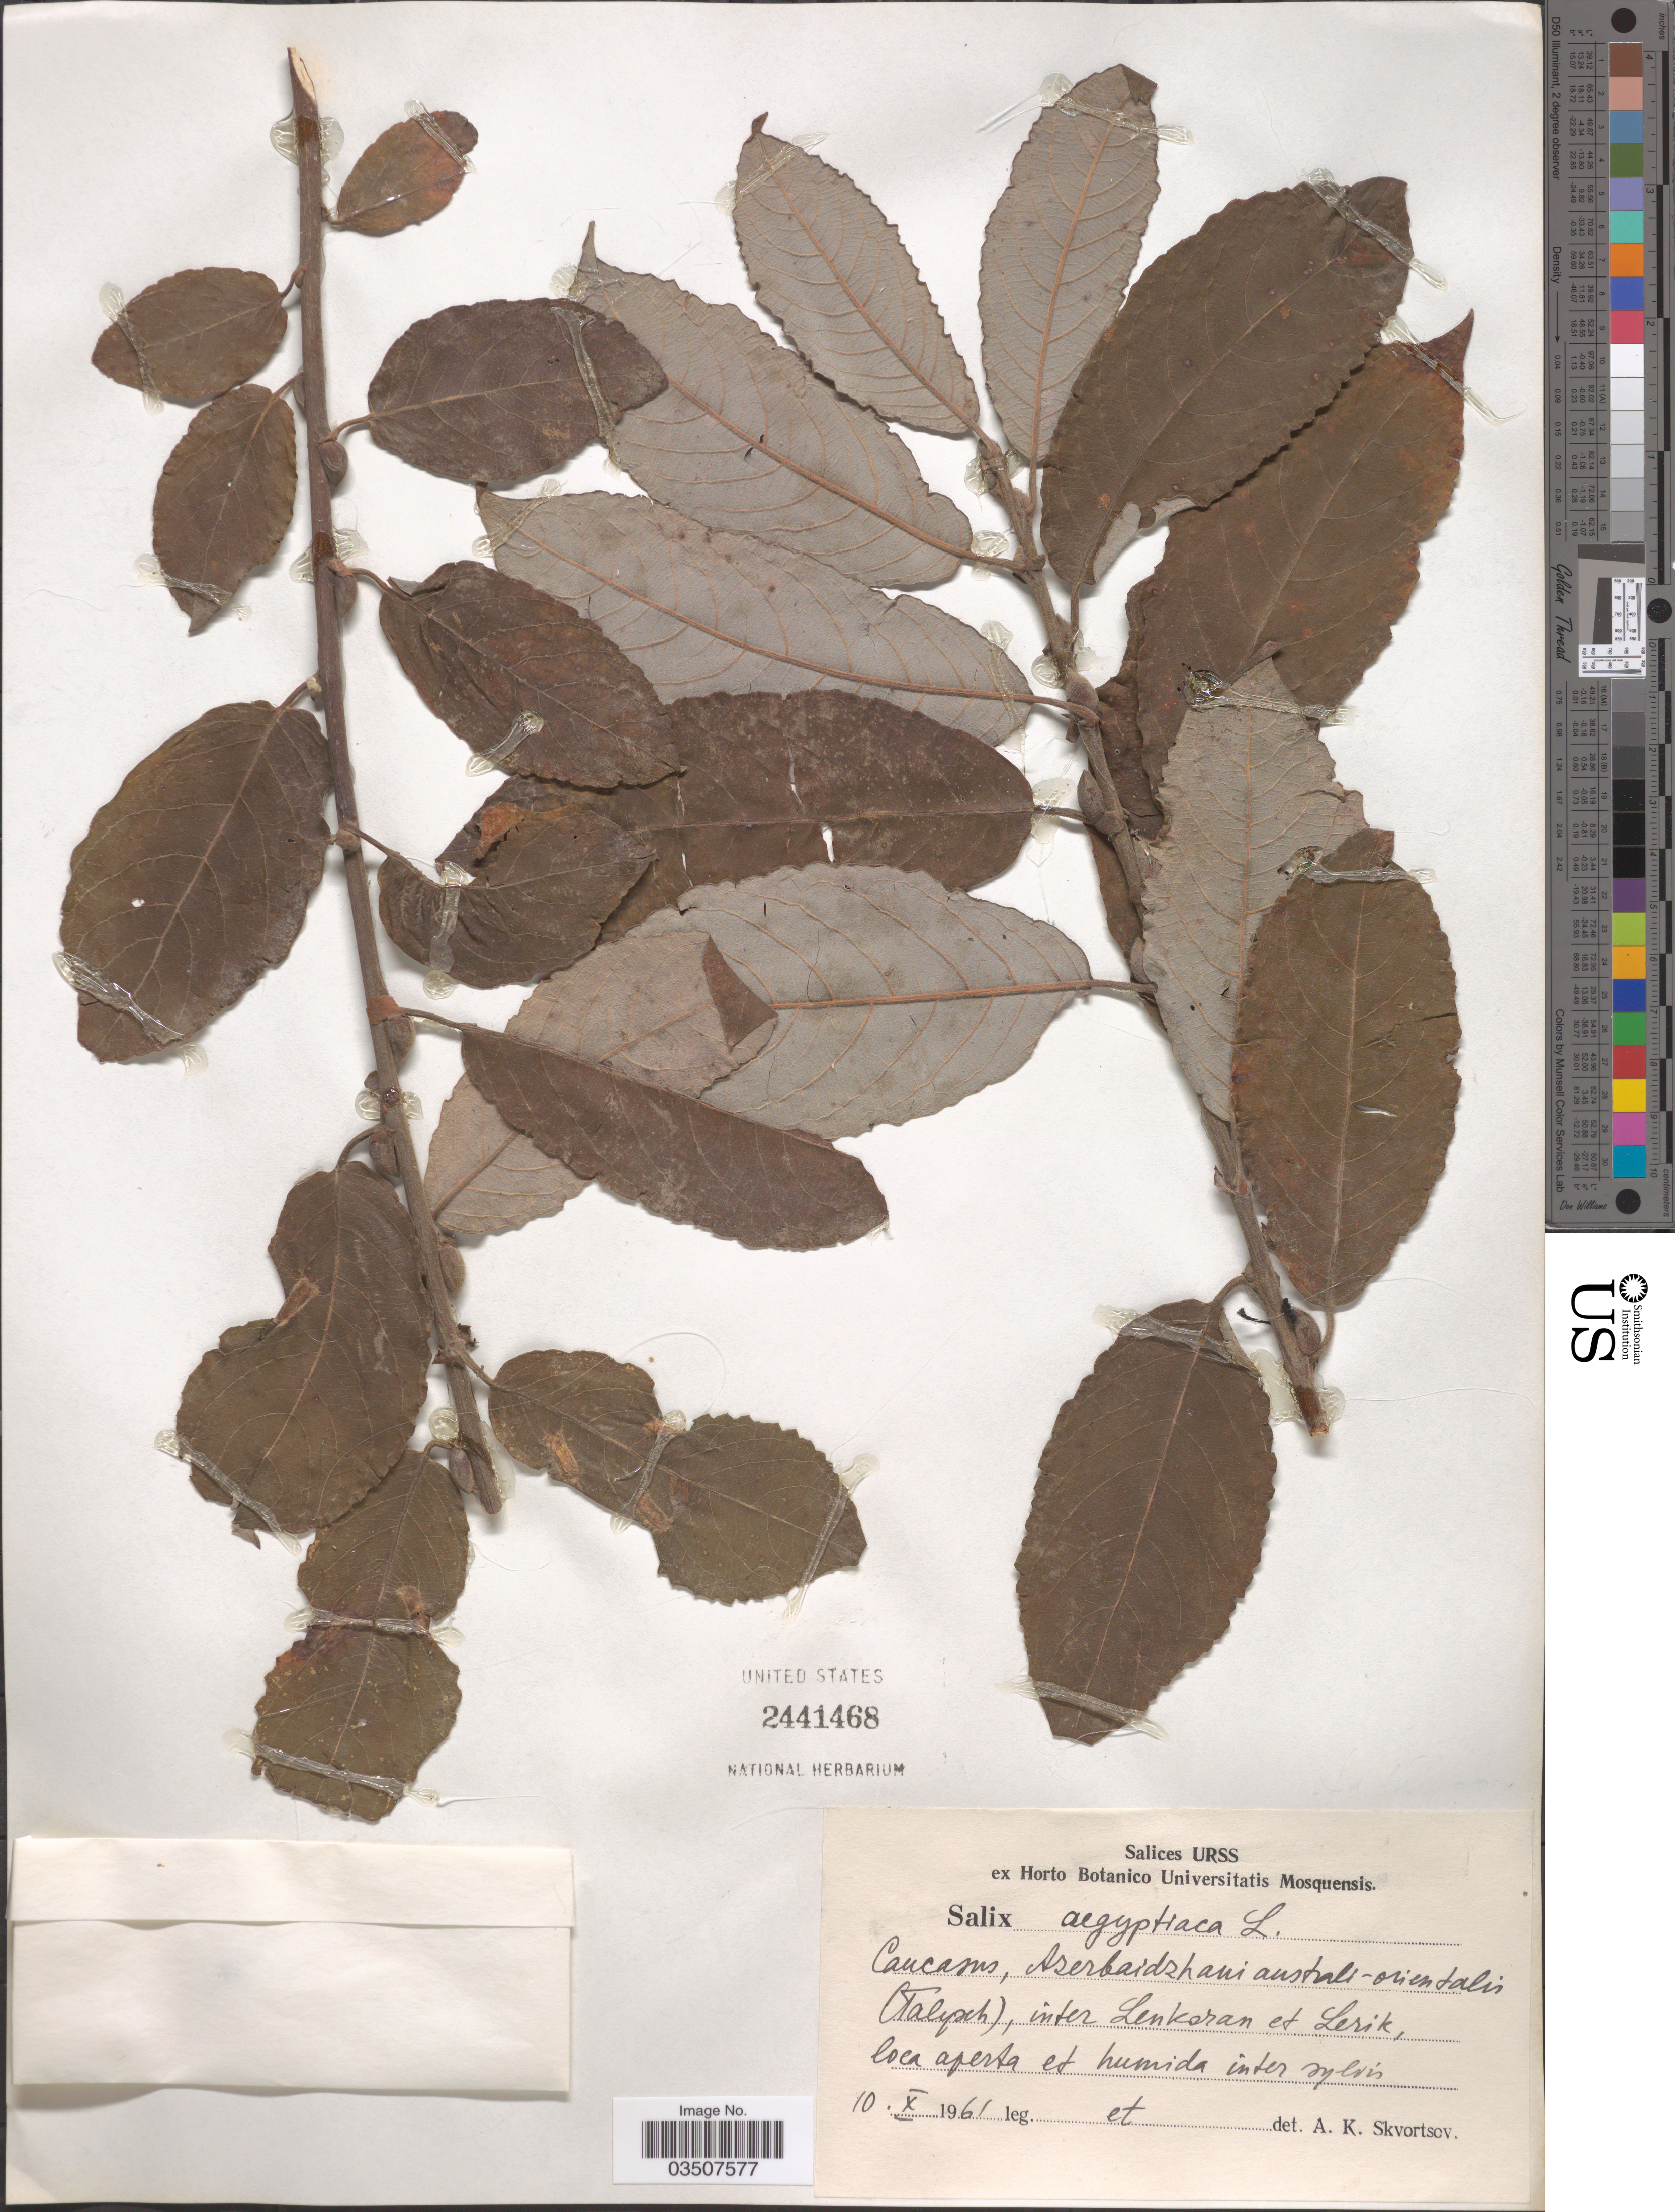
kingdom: Plantae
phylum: Tracheophyta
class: Magnoliopsida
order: Malpighiales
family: Salicaceae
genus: Salix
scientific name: Salix aegyptiaca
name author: L.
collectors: A. K. Skvortsov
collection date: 1961-10-10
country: Azerbaijan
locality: Caucasus, Azerbaidzhani australi-orientalis (Talysch), inter Lenkoran et Lerik.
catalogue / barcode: US 2441468